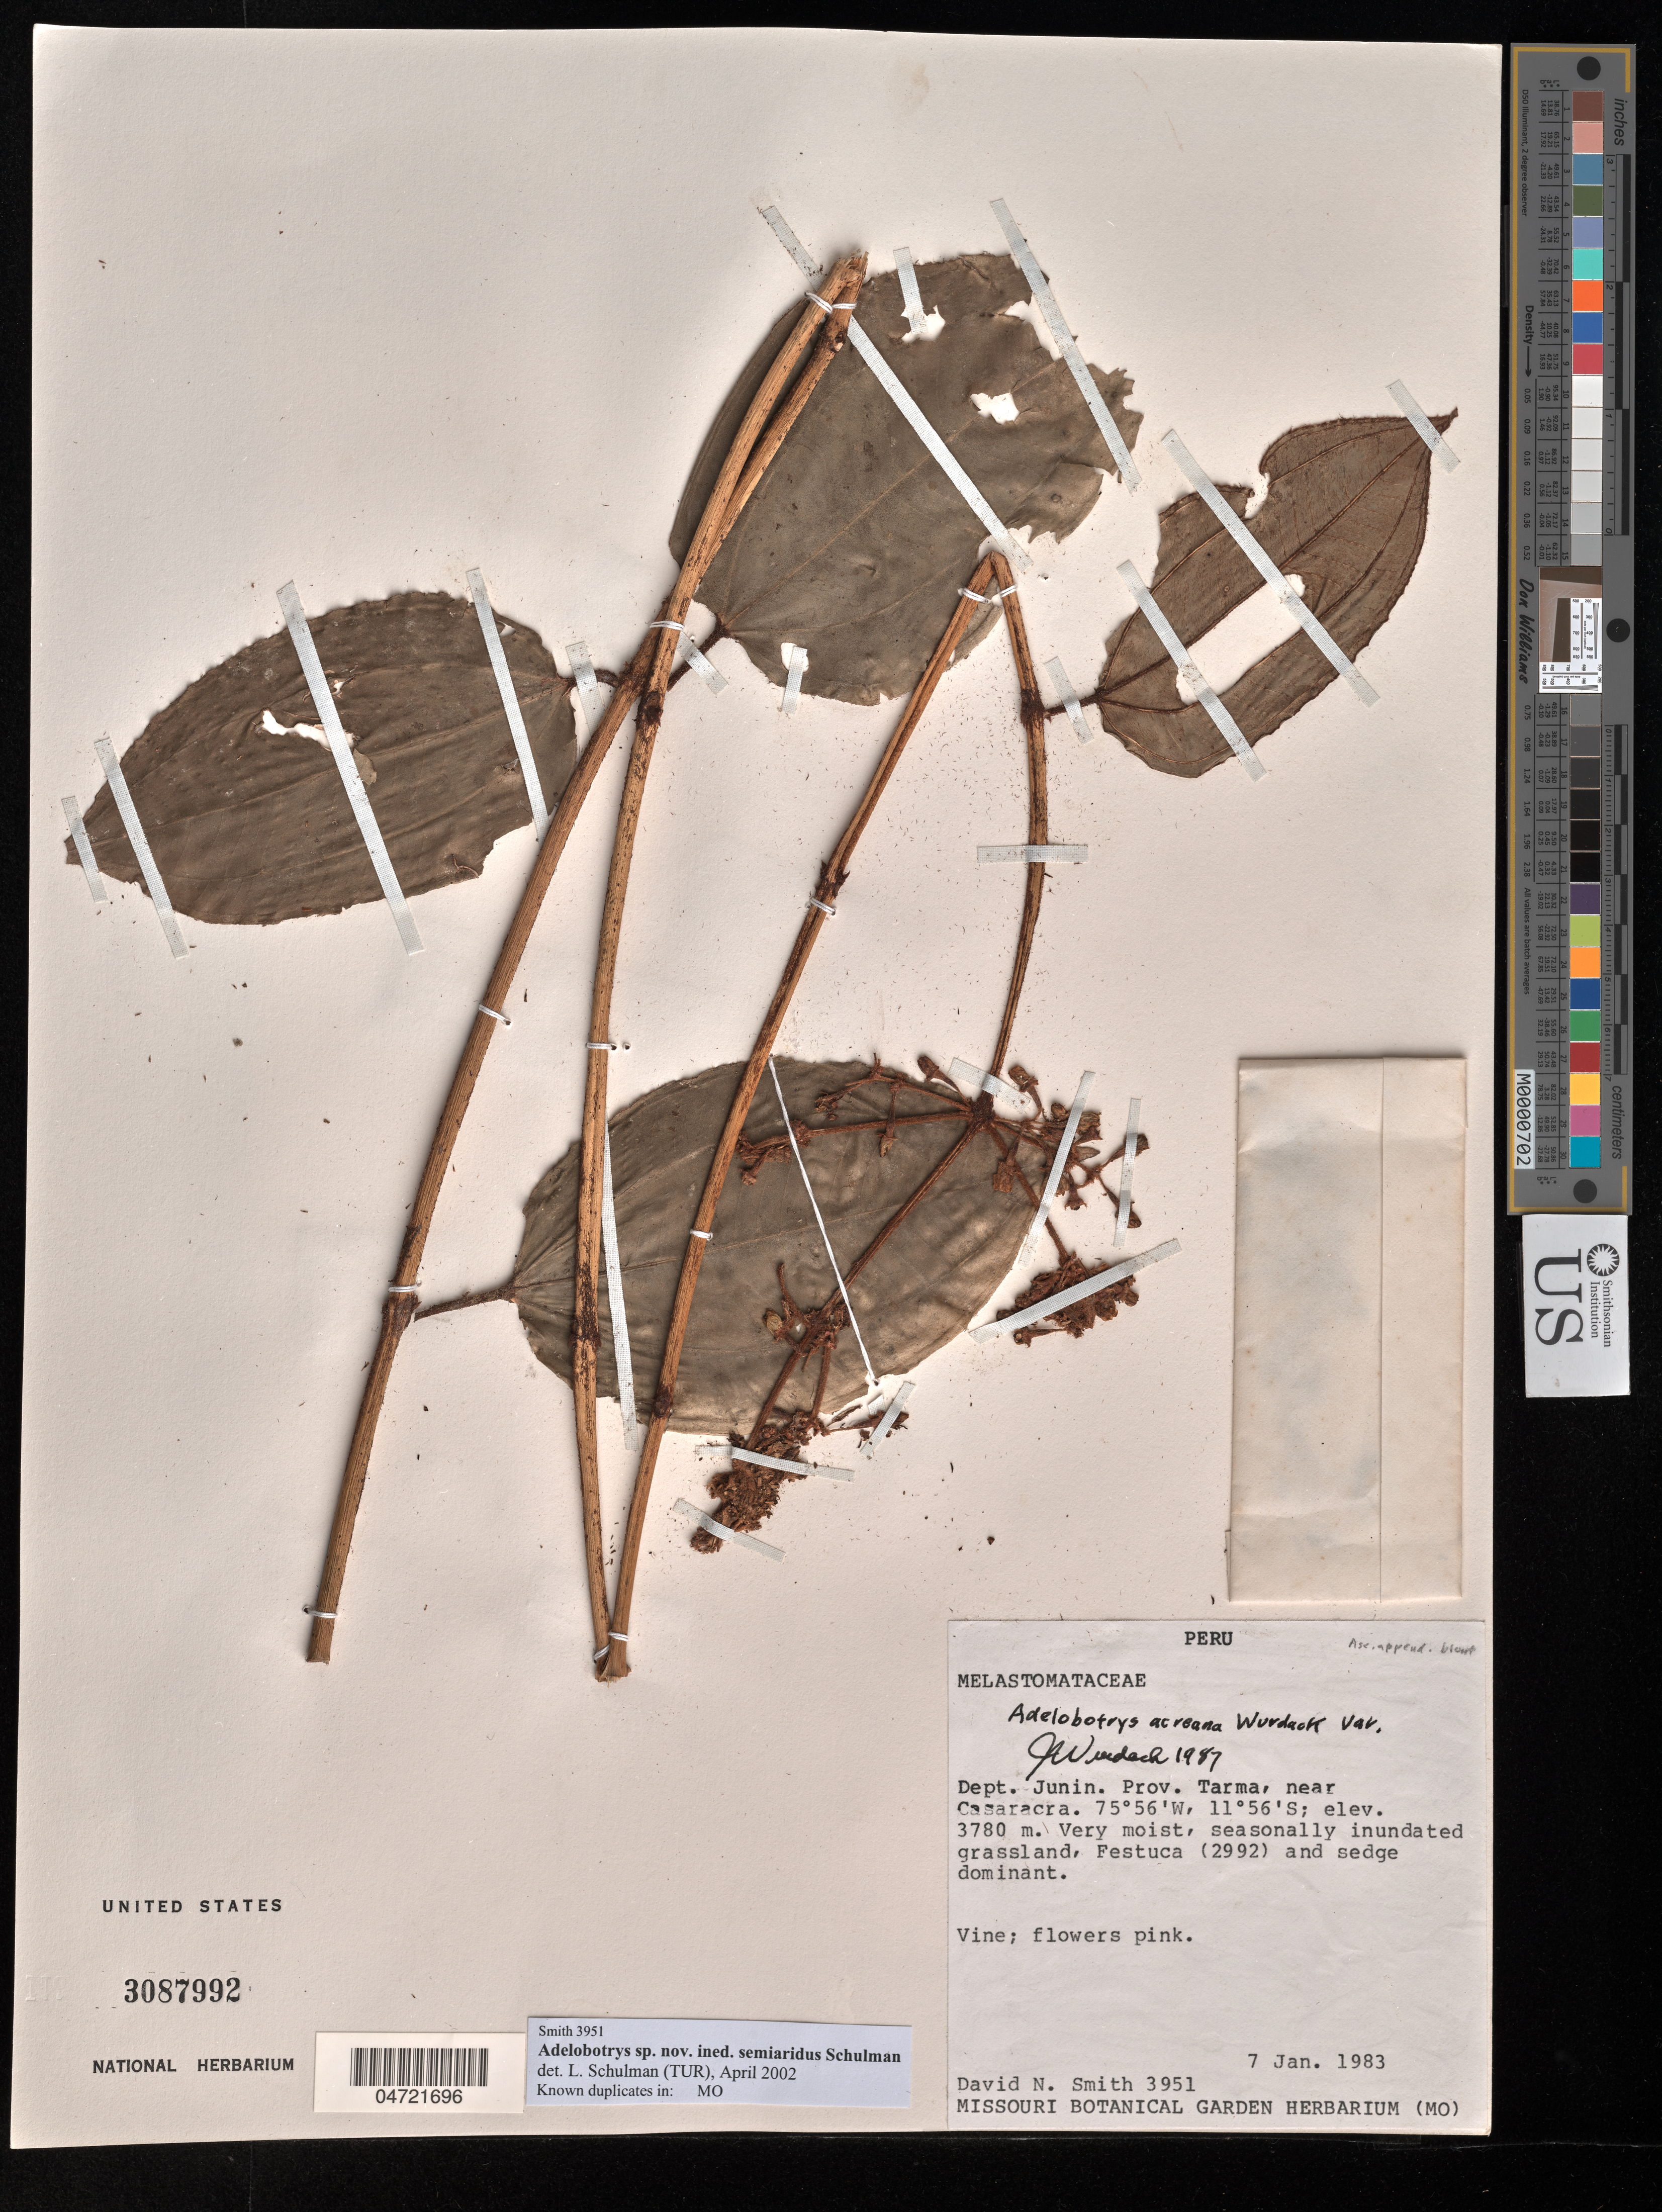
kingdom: Plantae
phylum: Tracheophyta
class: Magnoliopsida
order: Myrtales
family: Melastomataceae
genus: Adelobotrys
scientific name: Adelobotrys sp. nov.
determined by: Schulman, Leif, (TUR), University of Turku (FINLAND)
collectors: D. Smith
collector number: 3951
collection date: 1983-01-07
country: Peru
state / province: Junín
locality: Prov. Tarma, near Casaracra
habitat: Very moist, seasonally inundated grassland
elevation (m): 3870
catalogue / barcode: US 3087992